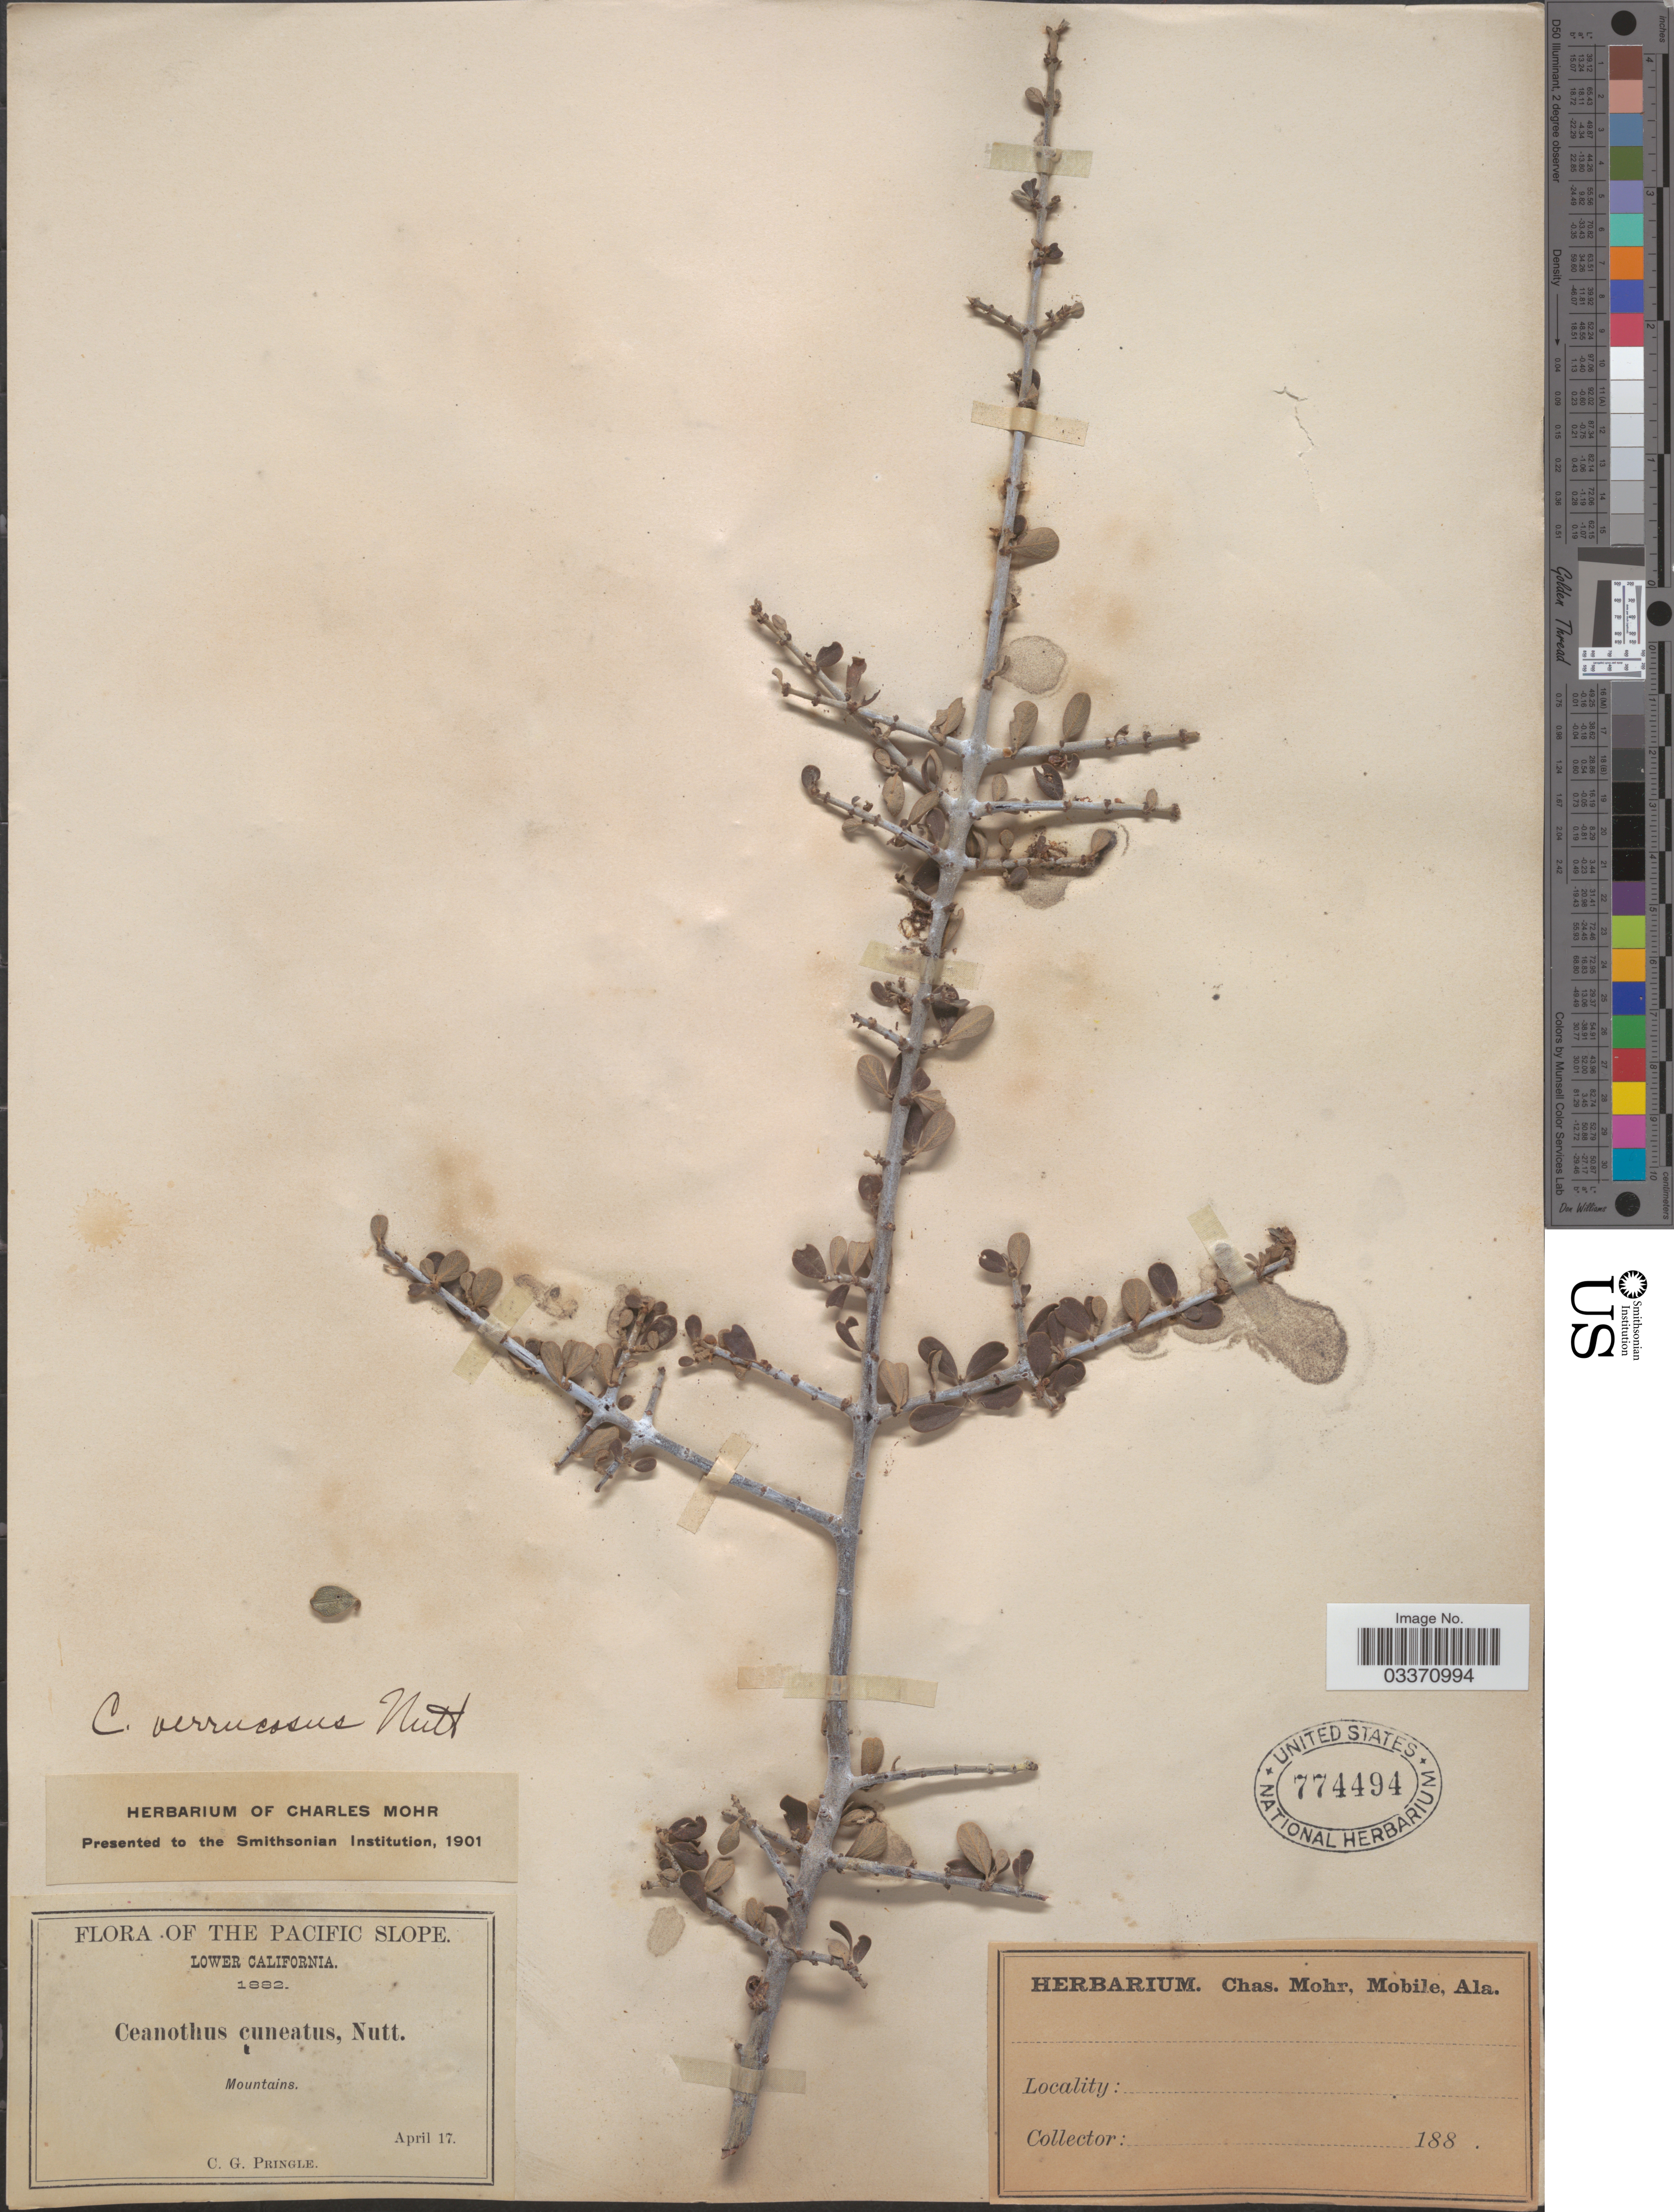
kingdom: Plantae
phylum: Tracheophyta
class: Magnoliopsida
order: Rosales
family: Rhamnaceae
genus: Ceanothus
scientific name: Ceanothus verrucosus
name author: Nutt.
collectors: C. G. Pringle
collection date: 1882-04-17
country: Mexico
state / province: Baja California Norte / Baja California Sur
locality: The Pacific Slope. Lower California. Mountains.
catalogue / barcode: US 774494